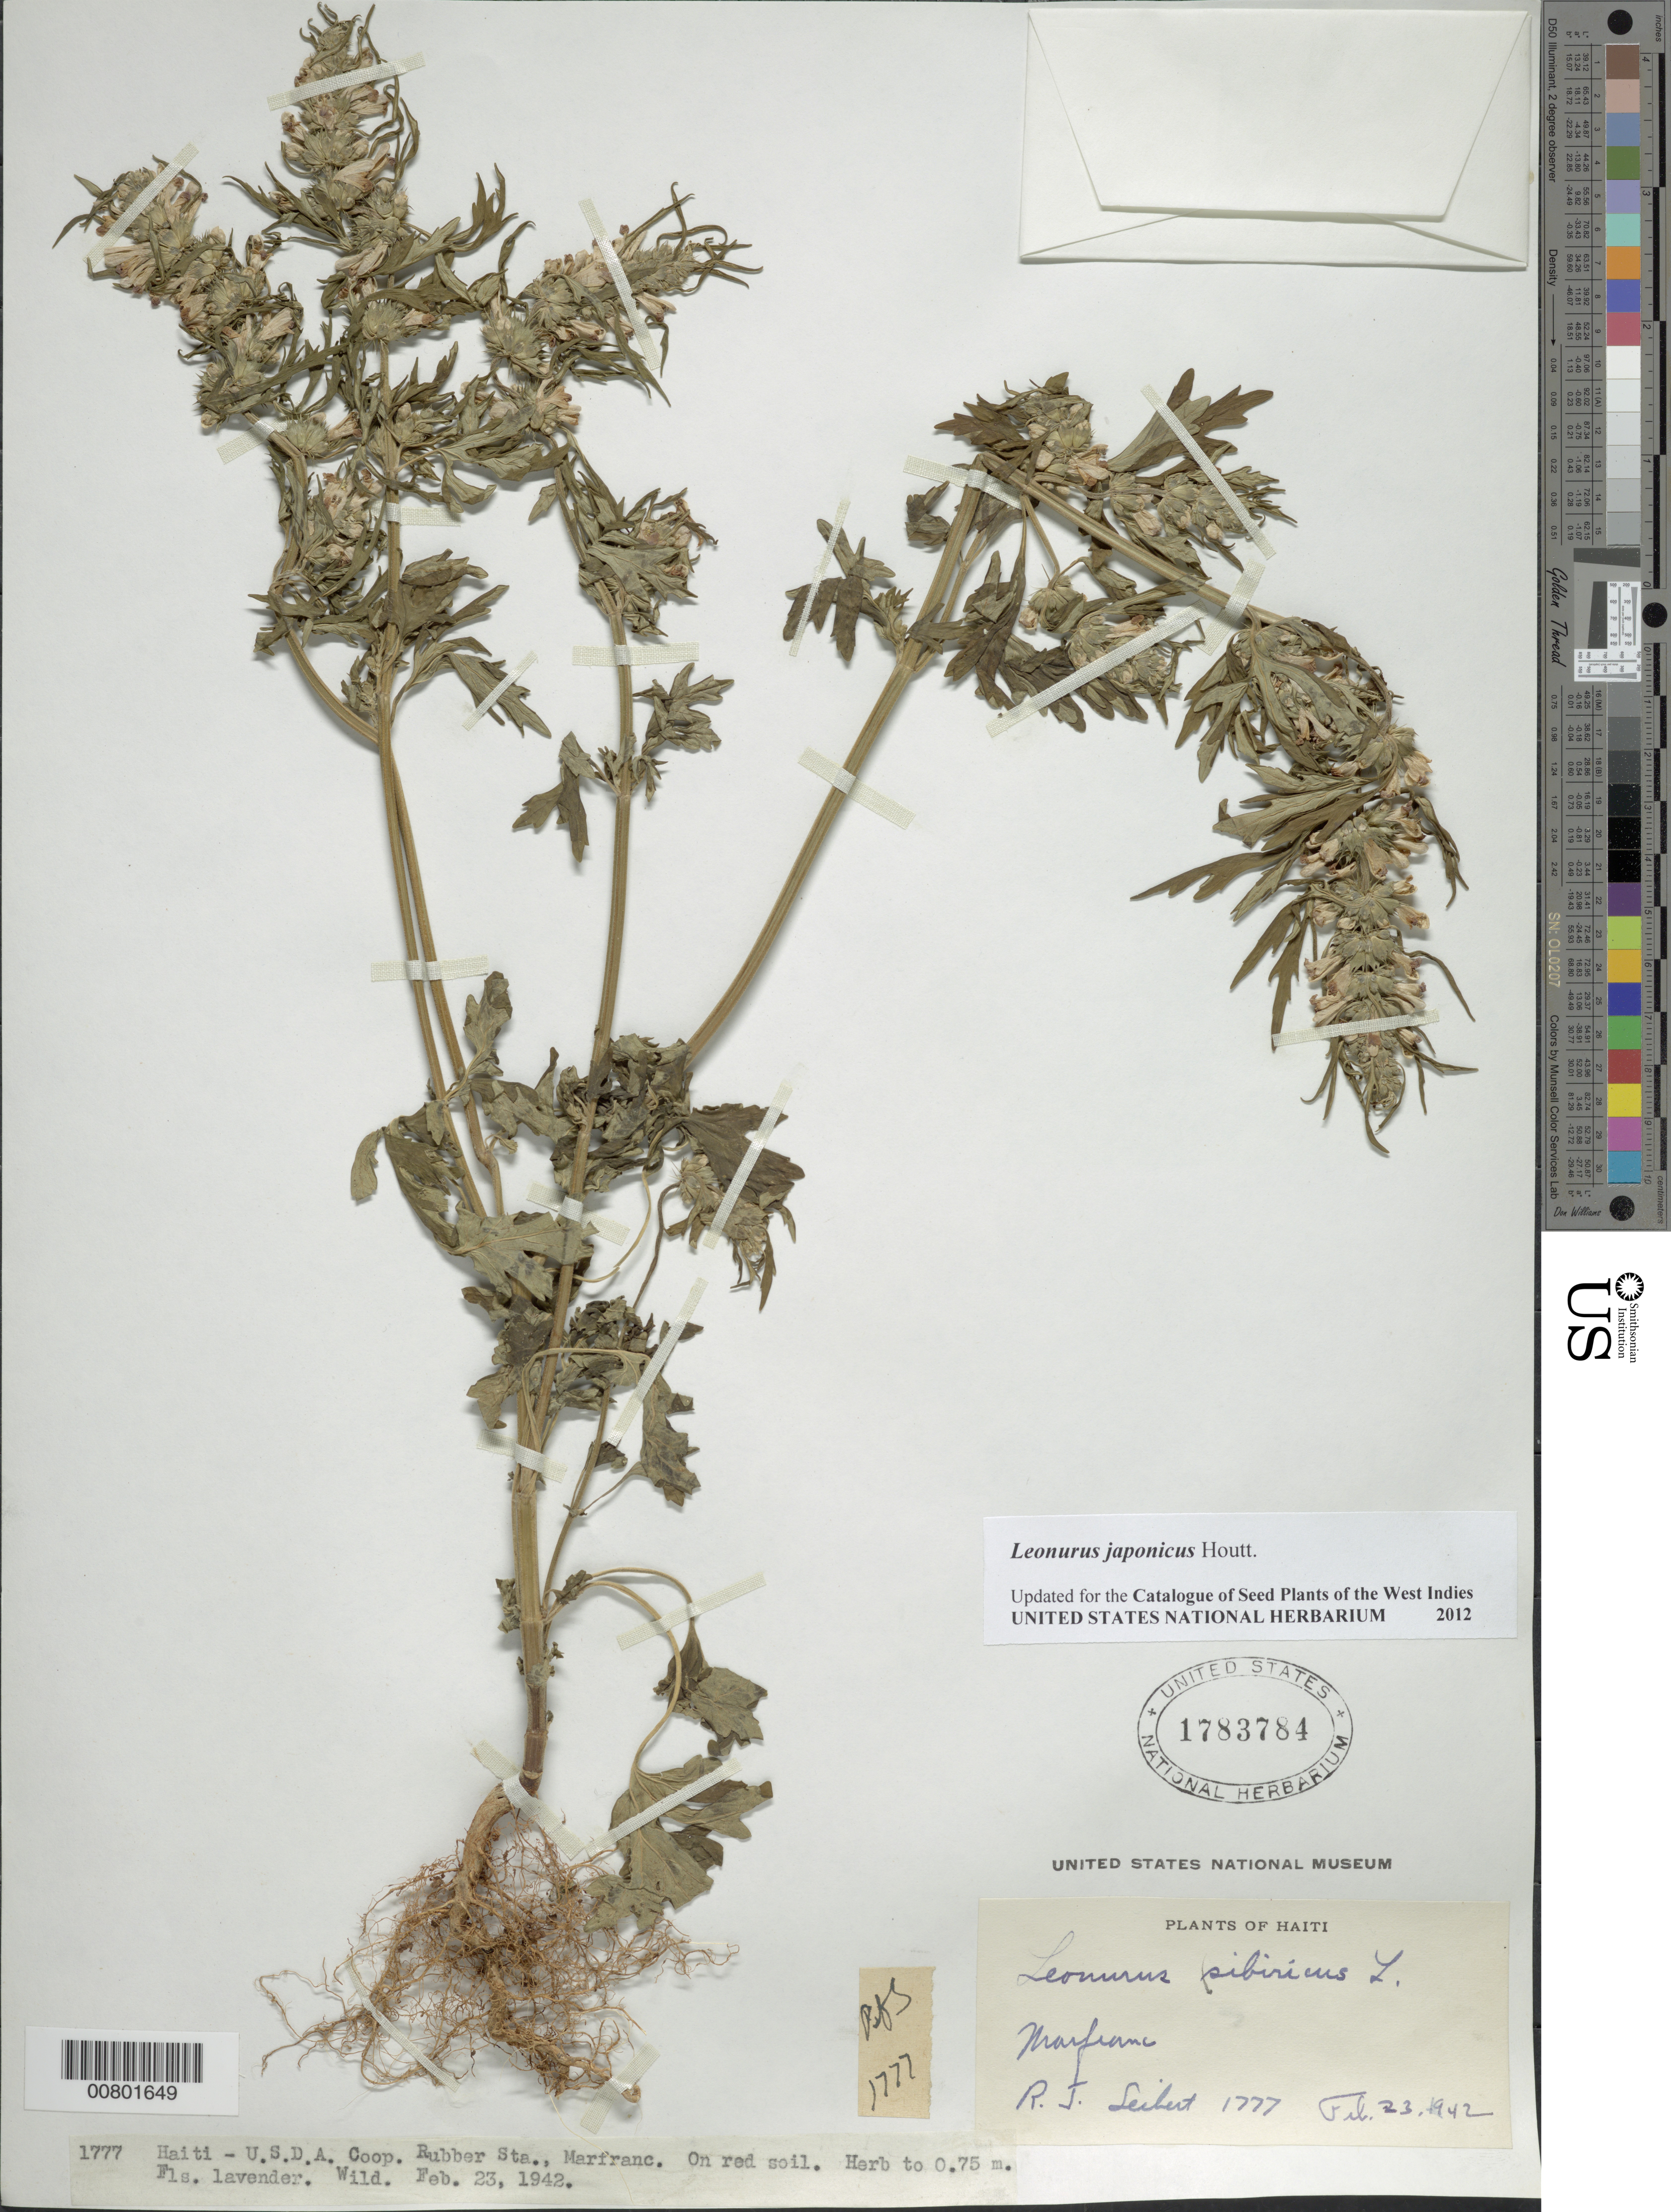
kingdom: Plantae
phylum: Tracheophyta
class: Magnoliopsida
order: Lamiales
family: Lamiaceae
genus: Leonurus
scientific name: Leonurus japonicus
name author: Houtt.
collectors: R. J. Seibert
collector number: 1777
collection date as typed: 23 Feb 1942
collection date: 1942-02-23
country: Haiti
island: Hispaniola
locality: Marfranc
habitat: On red soil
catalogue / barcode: US 1783784